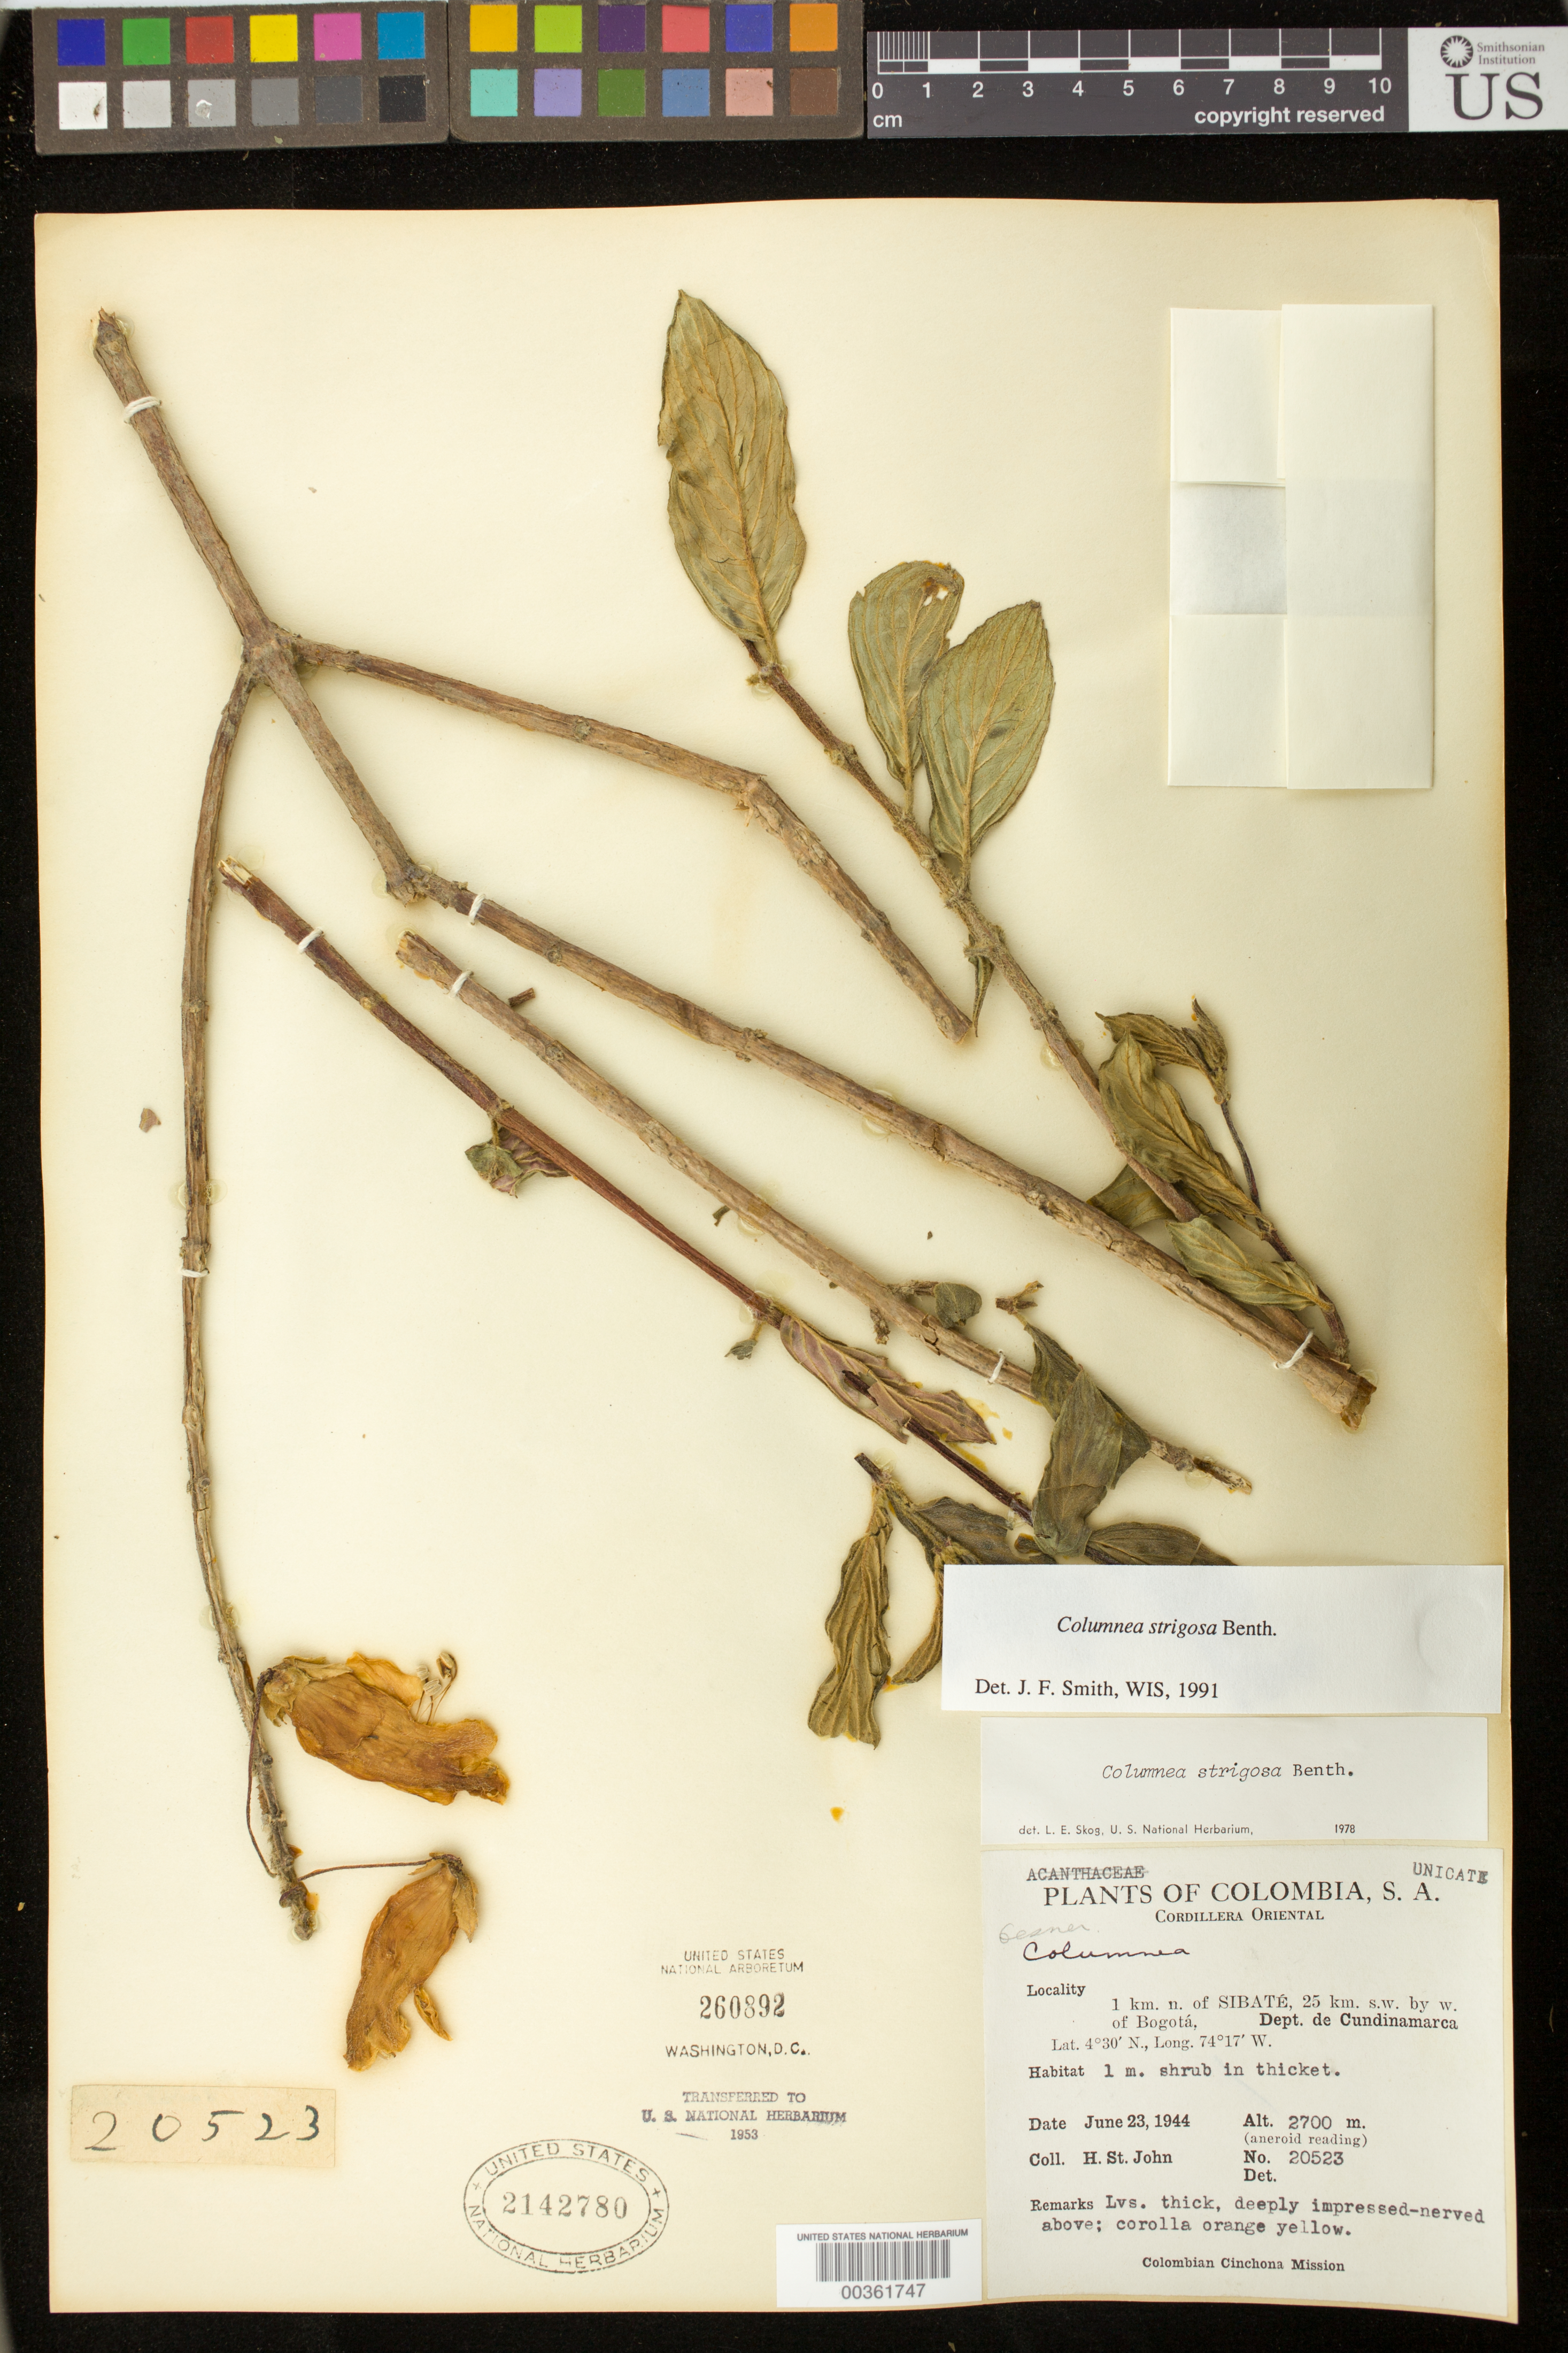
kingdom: Plantae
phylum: Tracheophyta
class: Magnoliopsida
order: Lamiales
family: Gesneriaceae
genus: Columnea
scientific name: Columnea strigosa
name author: Benth.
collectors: H. St. John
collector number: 20523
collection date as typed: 23 Jun 1944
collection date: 1944-06-23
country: Colombia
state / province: Cundinamarca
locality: Cordillera Oriental, 1 km N of Sibate, 25 km SW by W of Bogota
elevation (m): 2700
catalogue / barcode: US 2142780